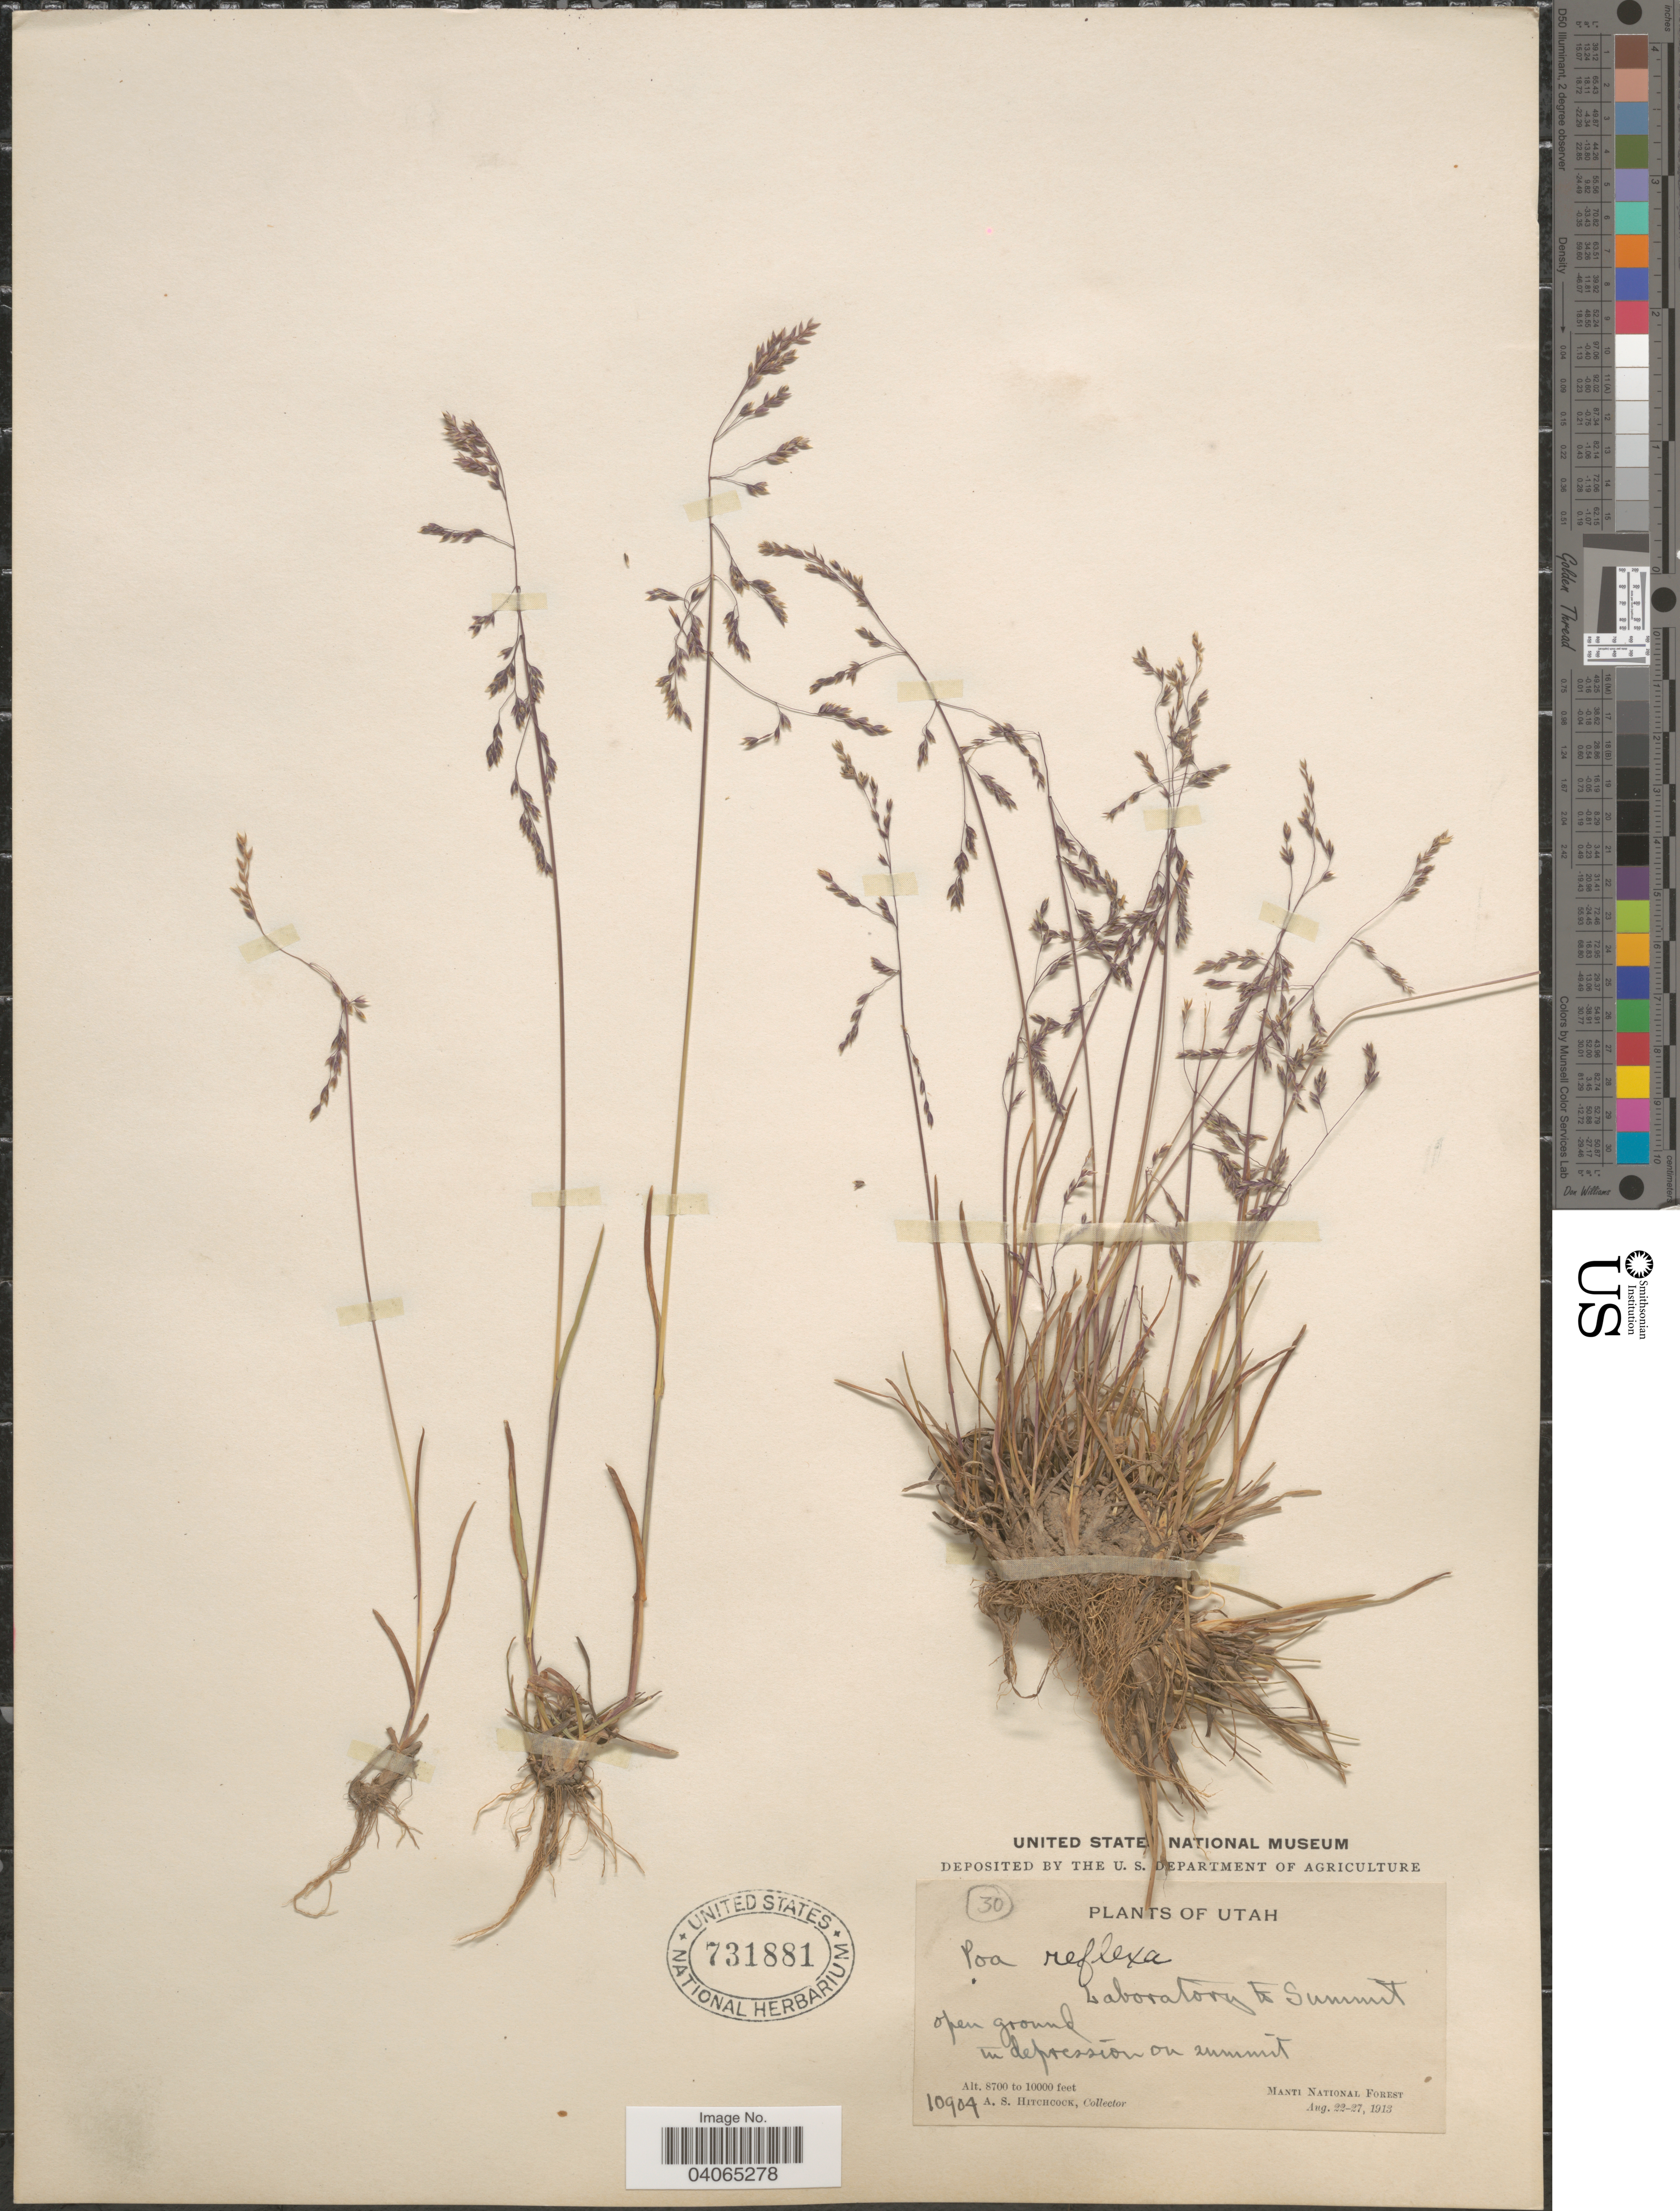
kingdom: Plantae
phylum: Tracheophyta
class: Liliopsida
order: Poales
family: Poaceae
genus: Poa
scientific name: Poa reflexa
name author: Vasey & Scribn.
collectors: A. S. Hitchcock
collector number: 10904/30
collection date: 1913-08-22/1913-08-27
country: United States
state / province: Utah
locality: Laboratory to Summit. Open ground in depression on summit. Manti National Forest.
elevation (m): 2652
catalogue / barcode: US 731881